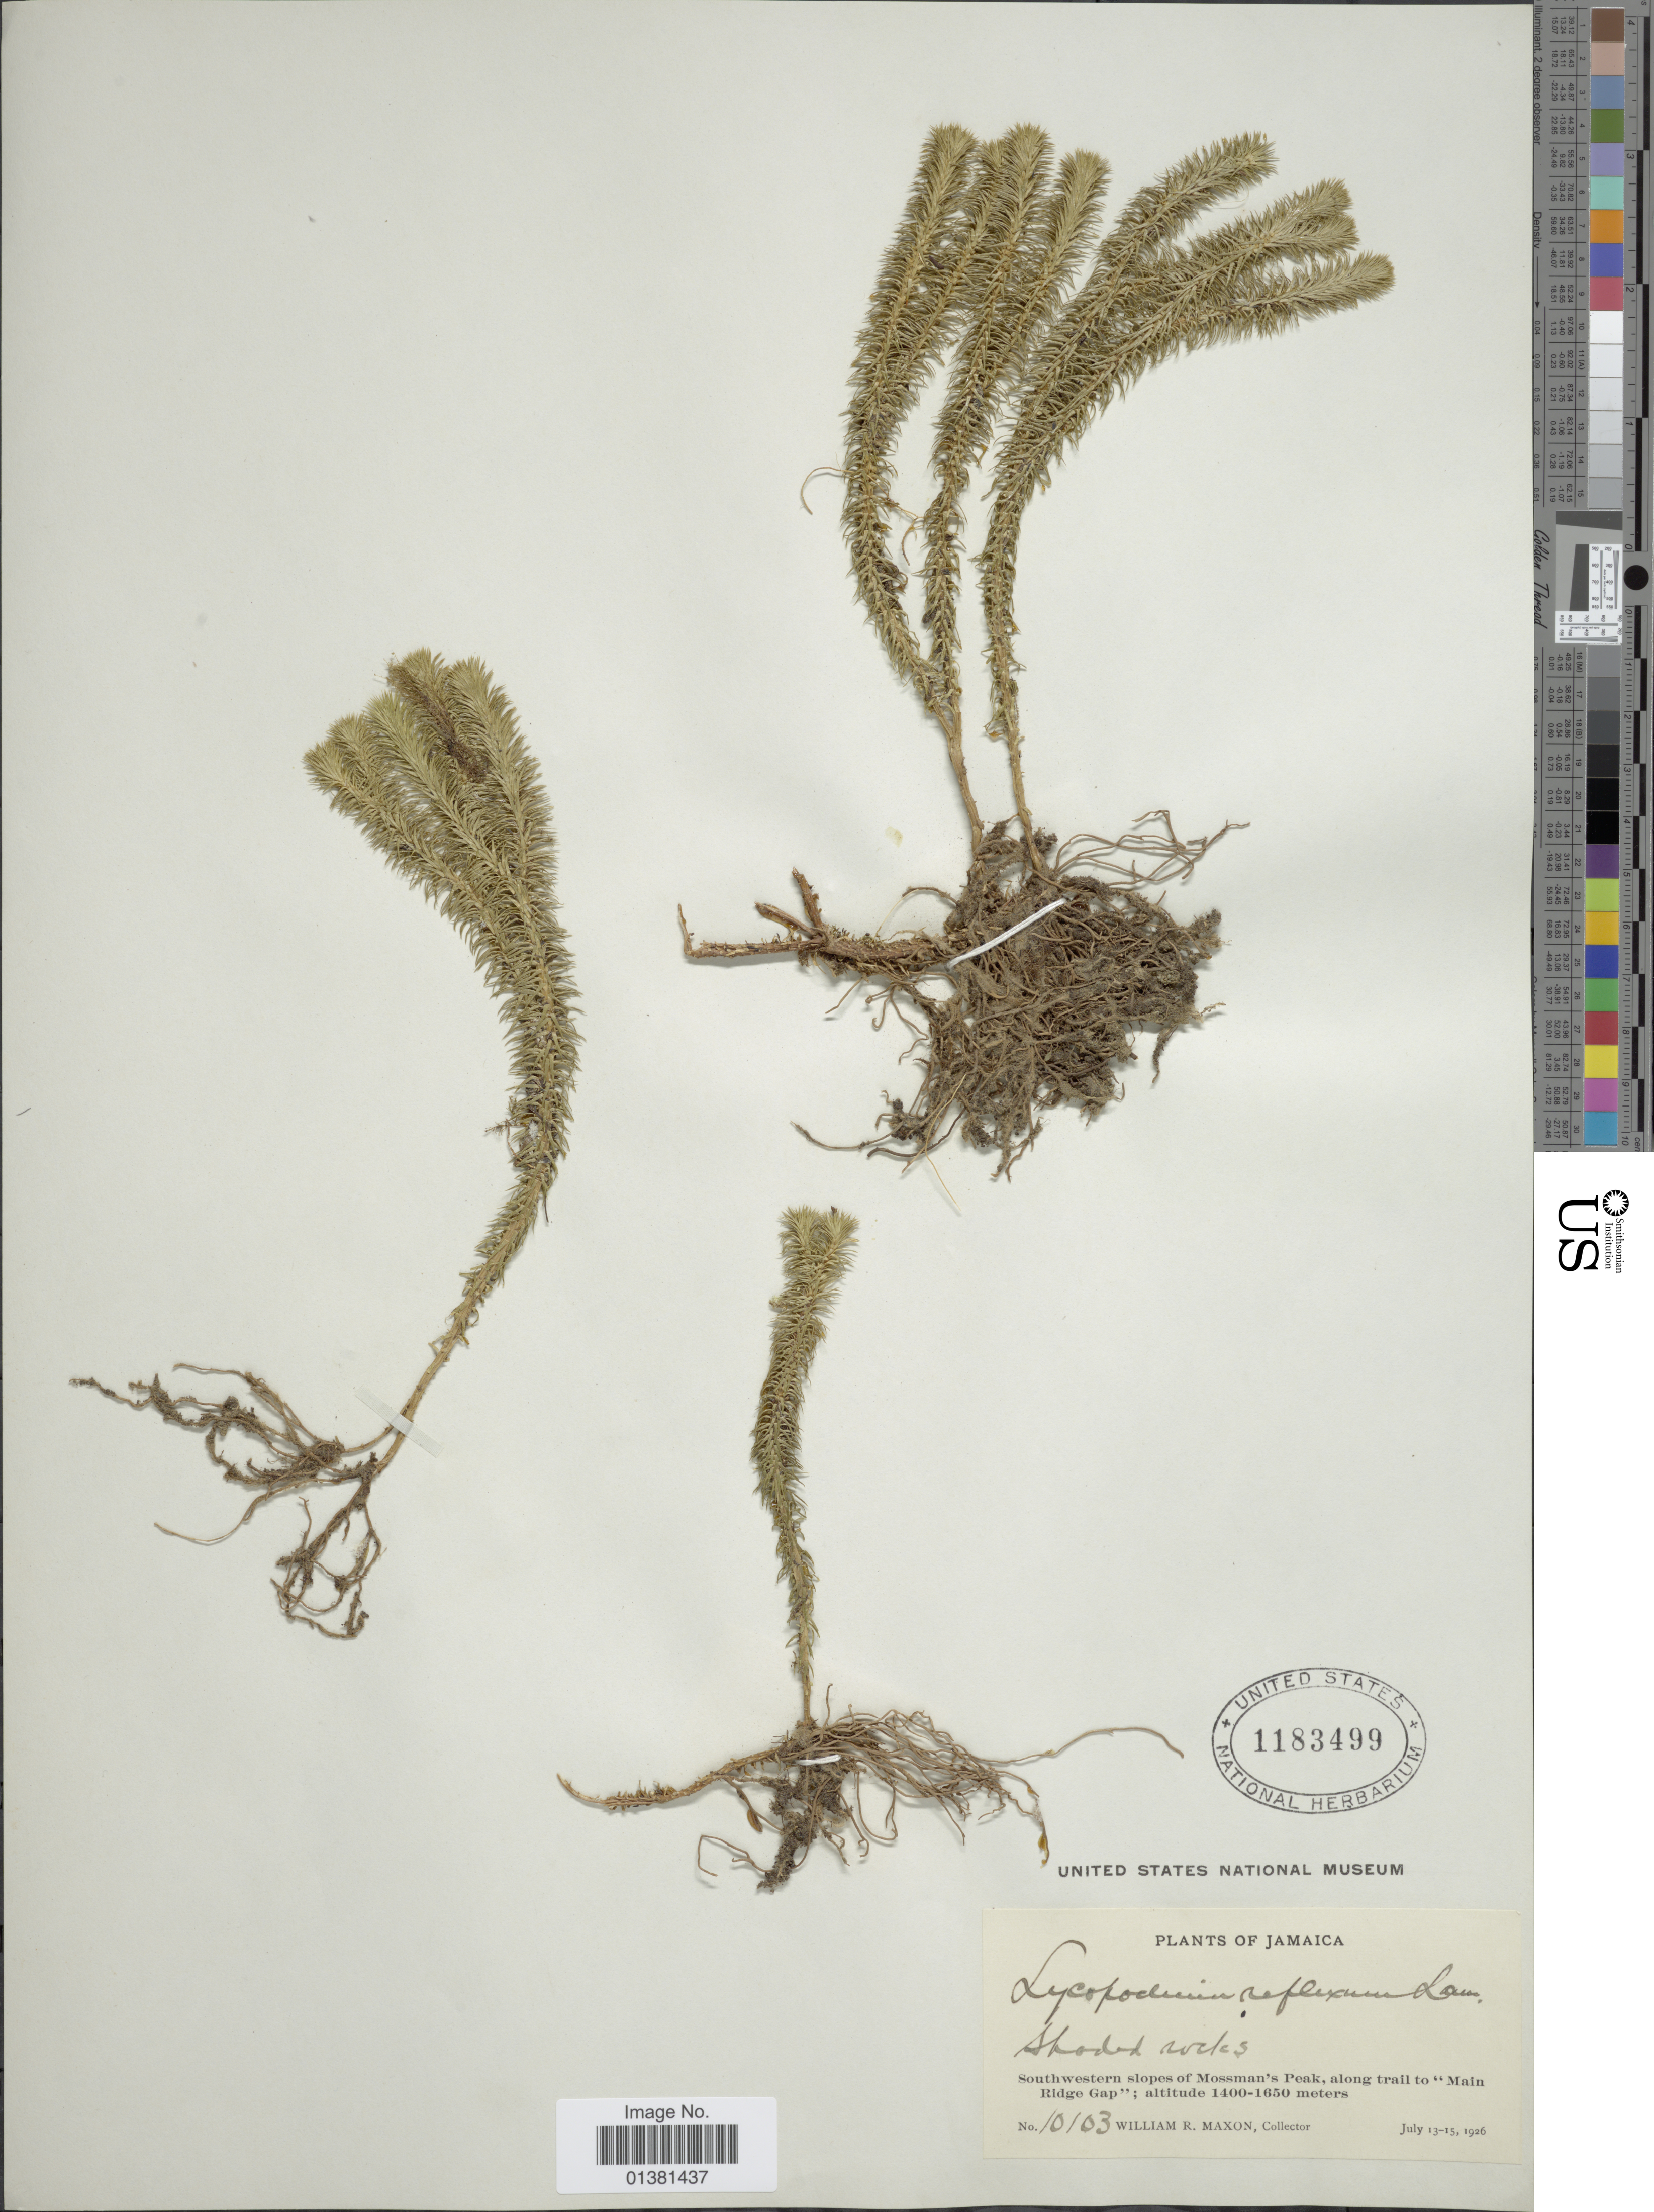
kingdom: Plantae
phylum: Tracheophyta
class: Lycopodiopsida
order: Lycopodiales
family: Lycopodiaceae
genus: Phlegmariurus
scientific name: Phlegmariurus reflexus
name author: (Lam.) B. Øllg.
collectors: W. R. Maxon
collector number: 10103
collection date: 1926-07-13/1926-07-15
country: Jamaica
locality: Southwestern slopes of Mossman's Peak, along trail to "Main Ridge Gap"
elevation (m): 1400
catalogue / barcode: US 1183499